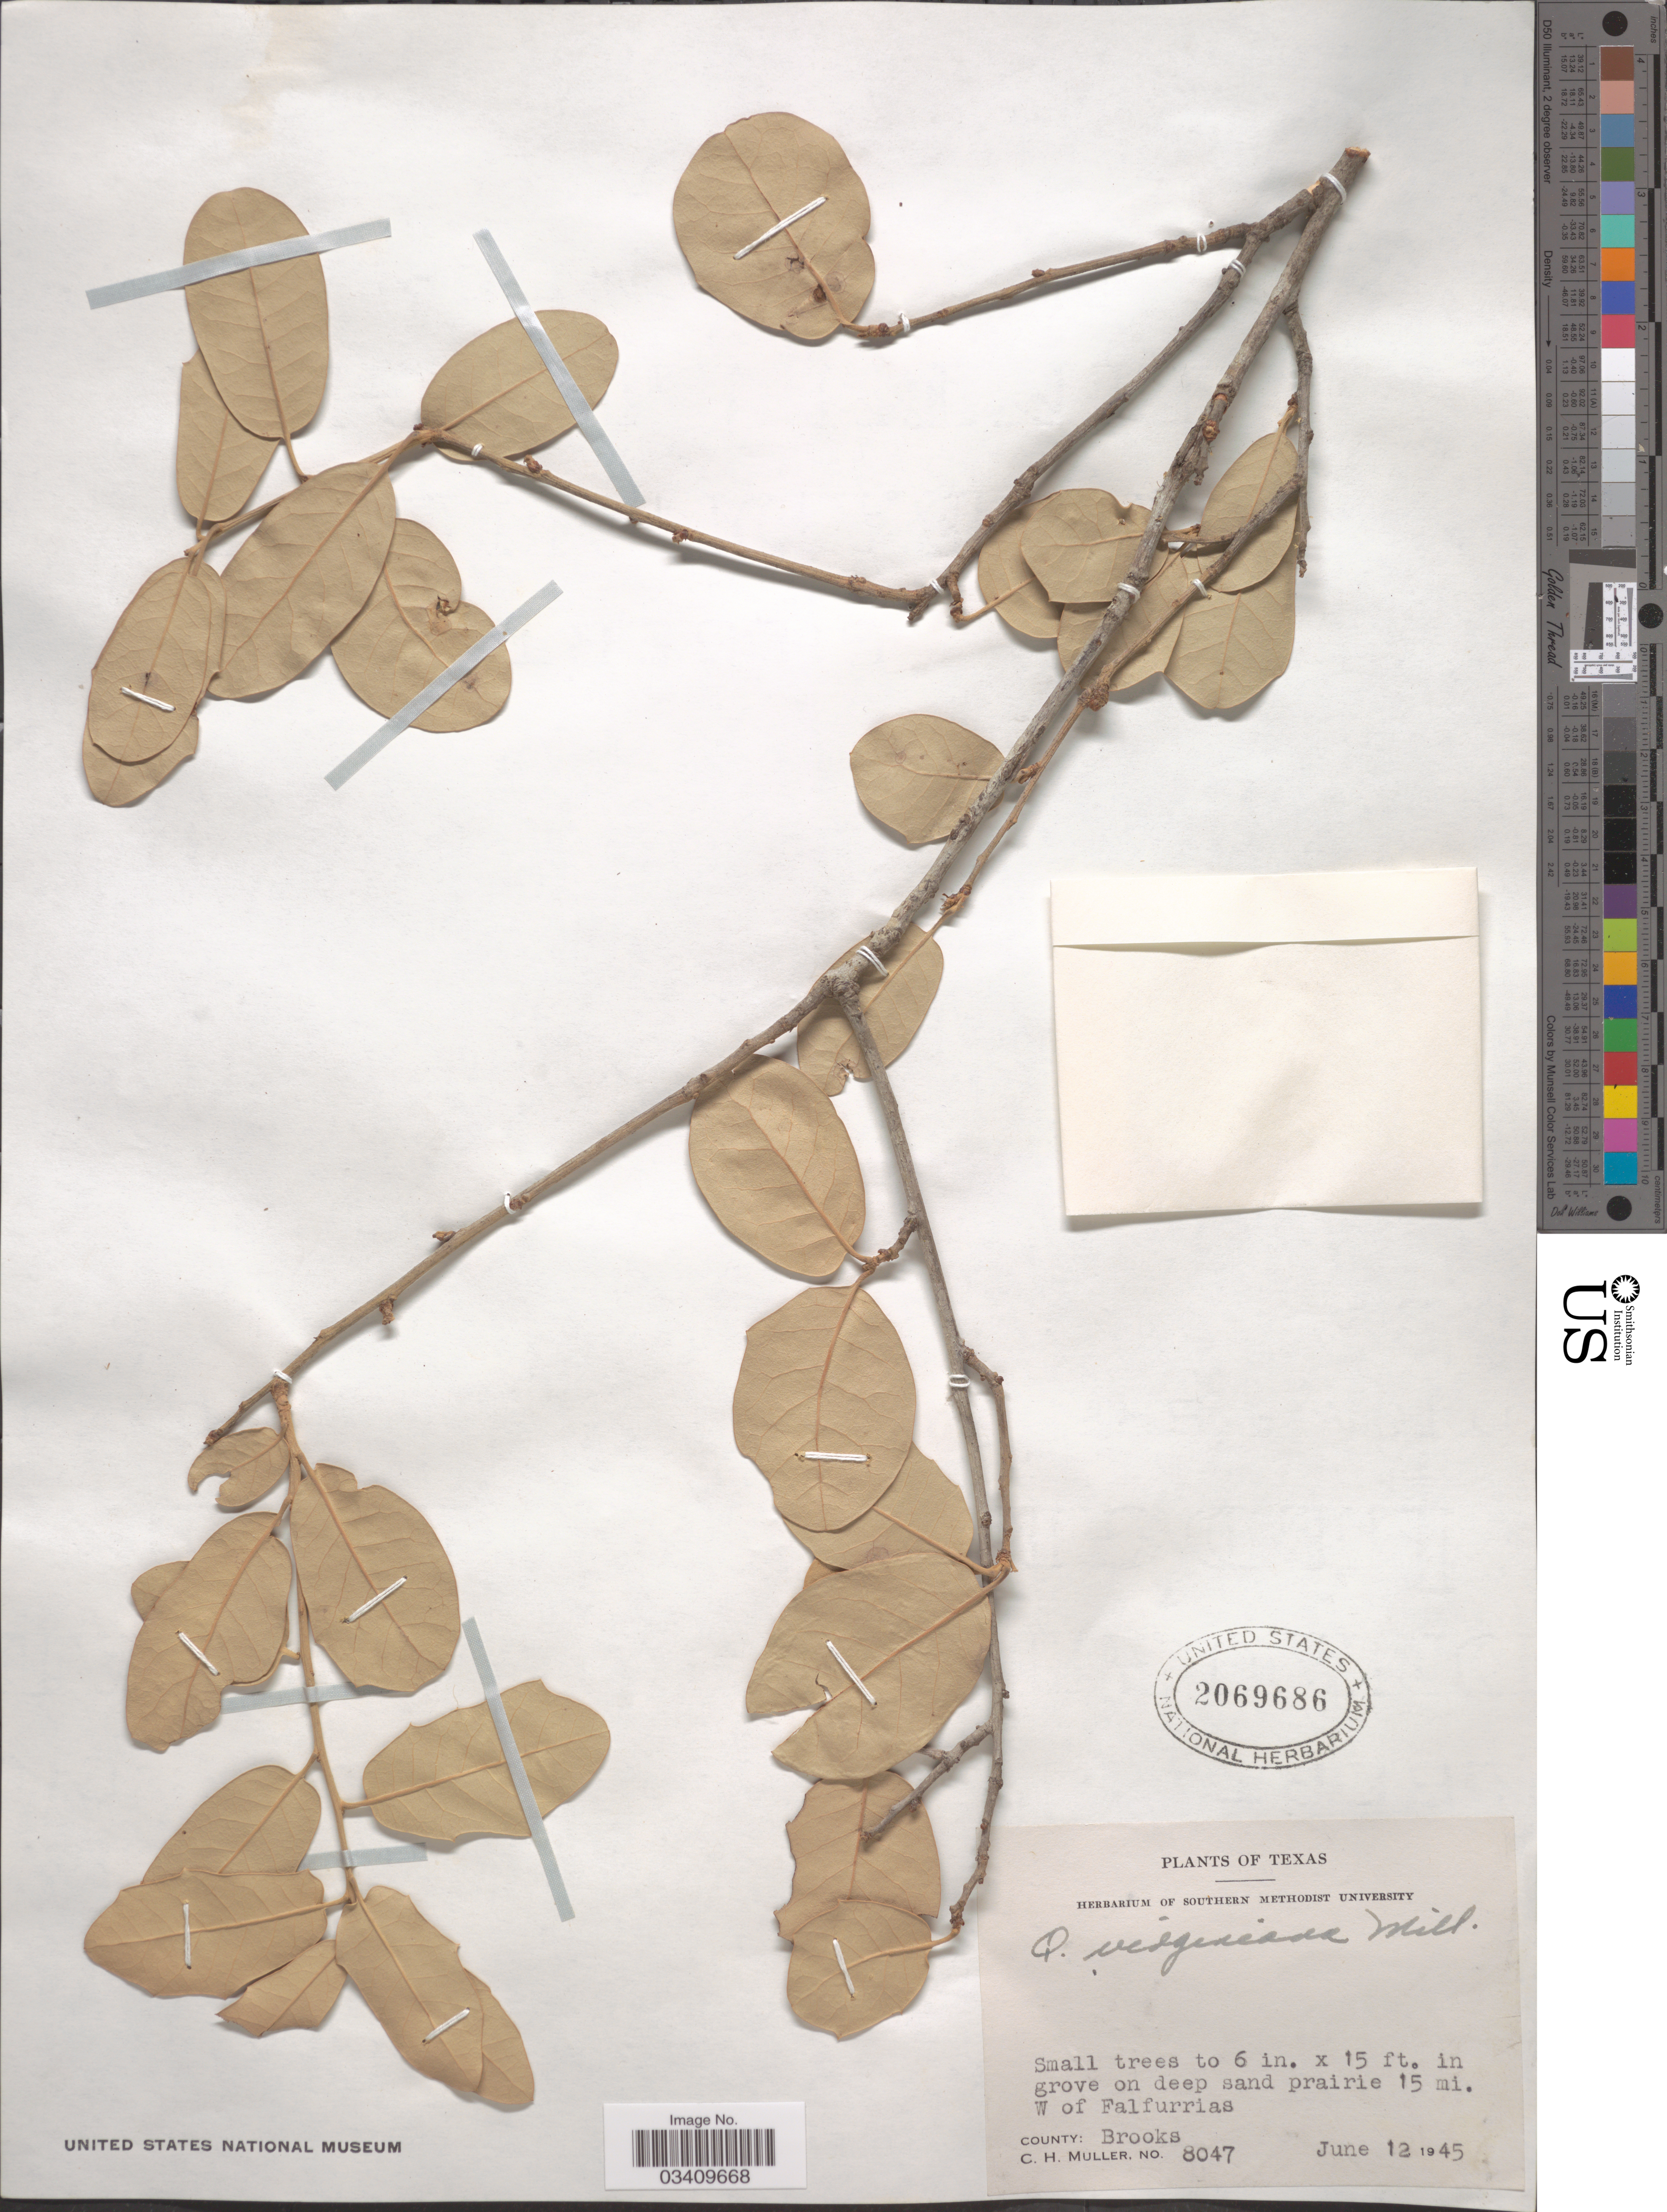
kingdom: Plantae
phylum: Tracheophyta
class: Magnoliopsida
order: Fagales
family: Fagaceae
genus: Quercus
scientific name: Quercus virginiana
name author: Mill.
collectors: C. H. Mueller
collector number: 8047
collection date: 1945-06-12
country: United States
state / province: Texas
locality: In grove on deep sand prairie 15 mi. W of Falfurrias. County: Brooks.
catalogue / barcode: US 2069686